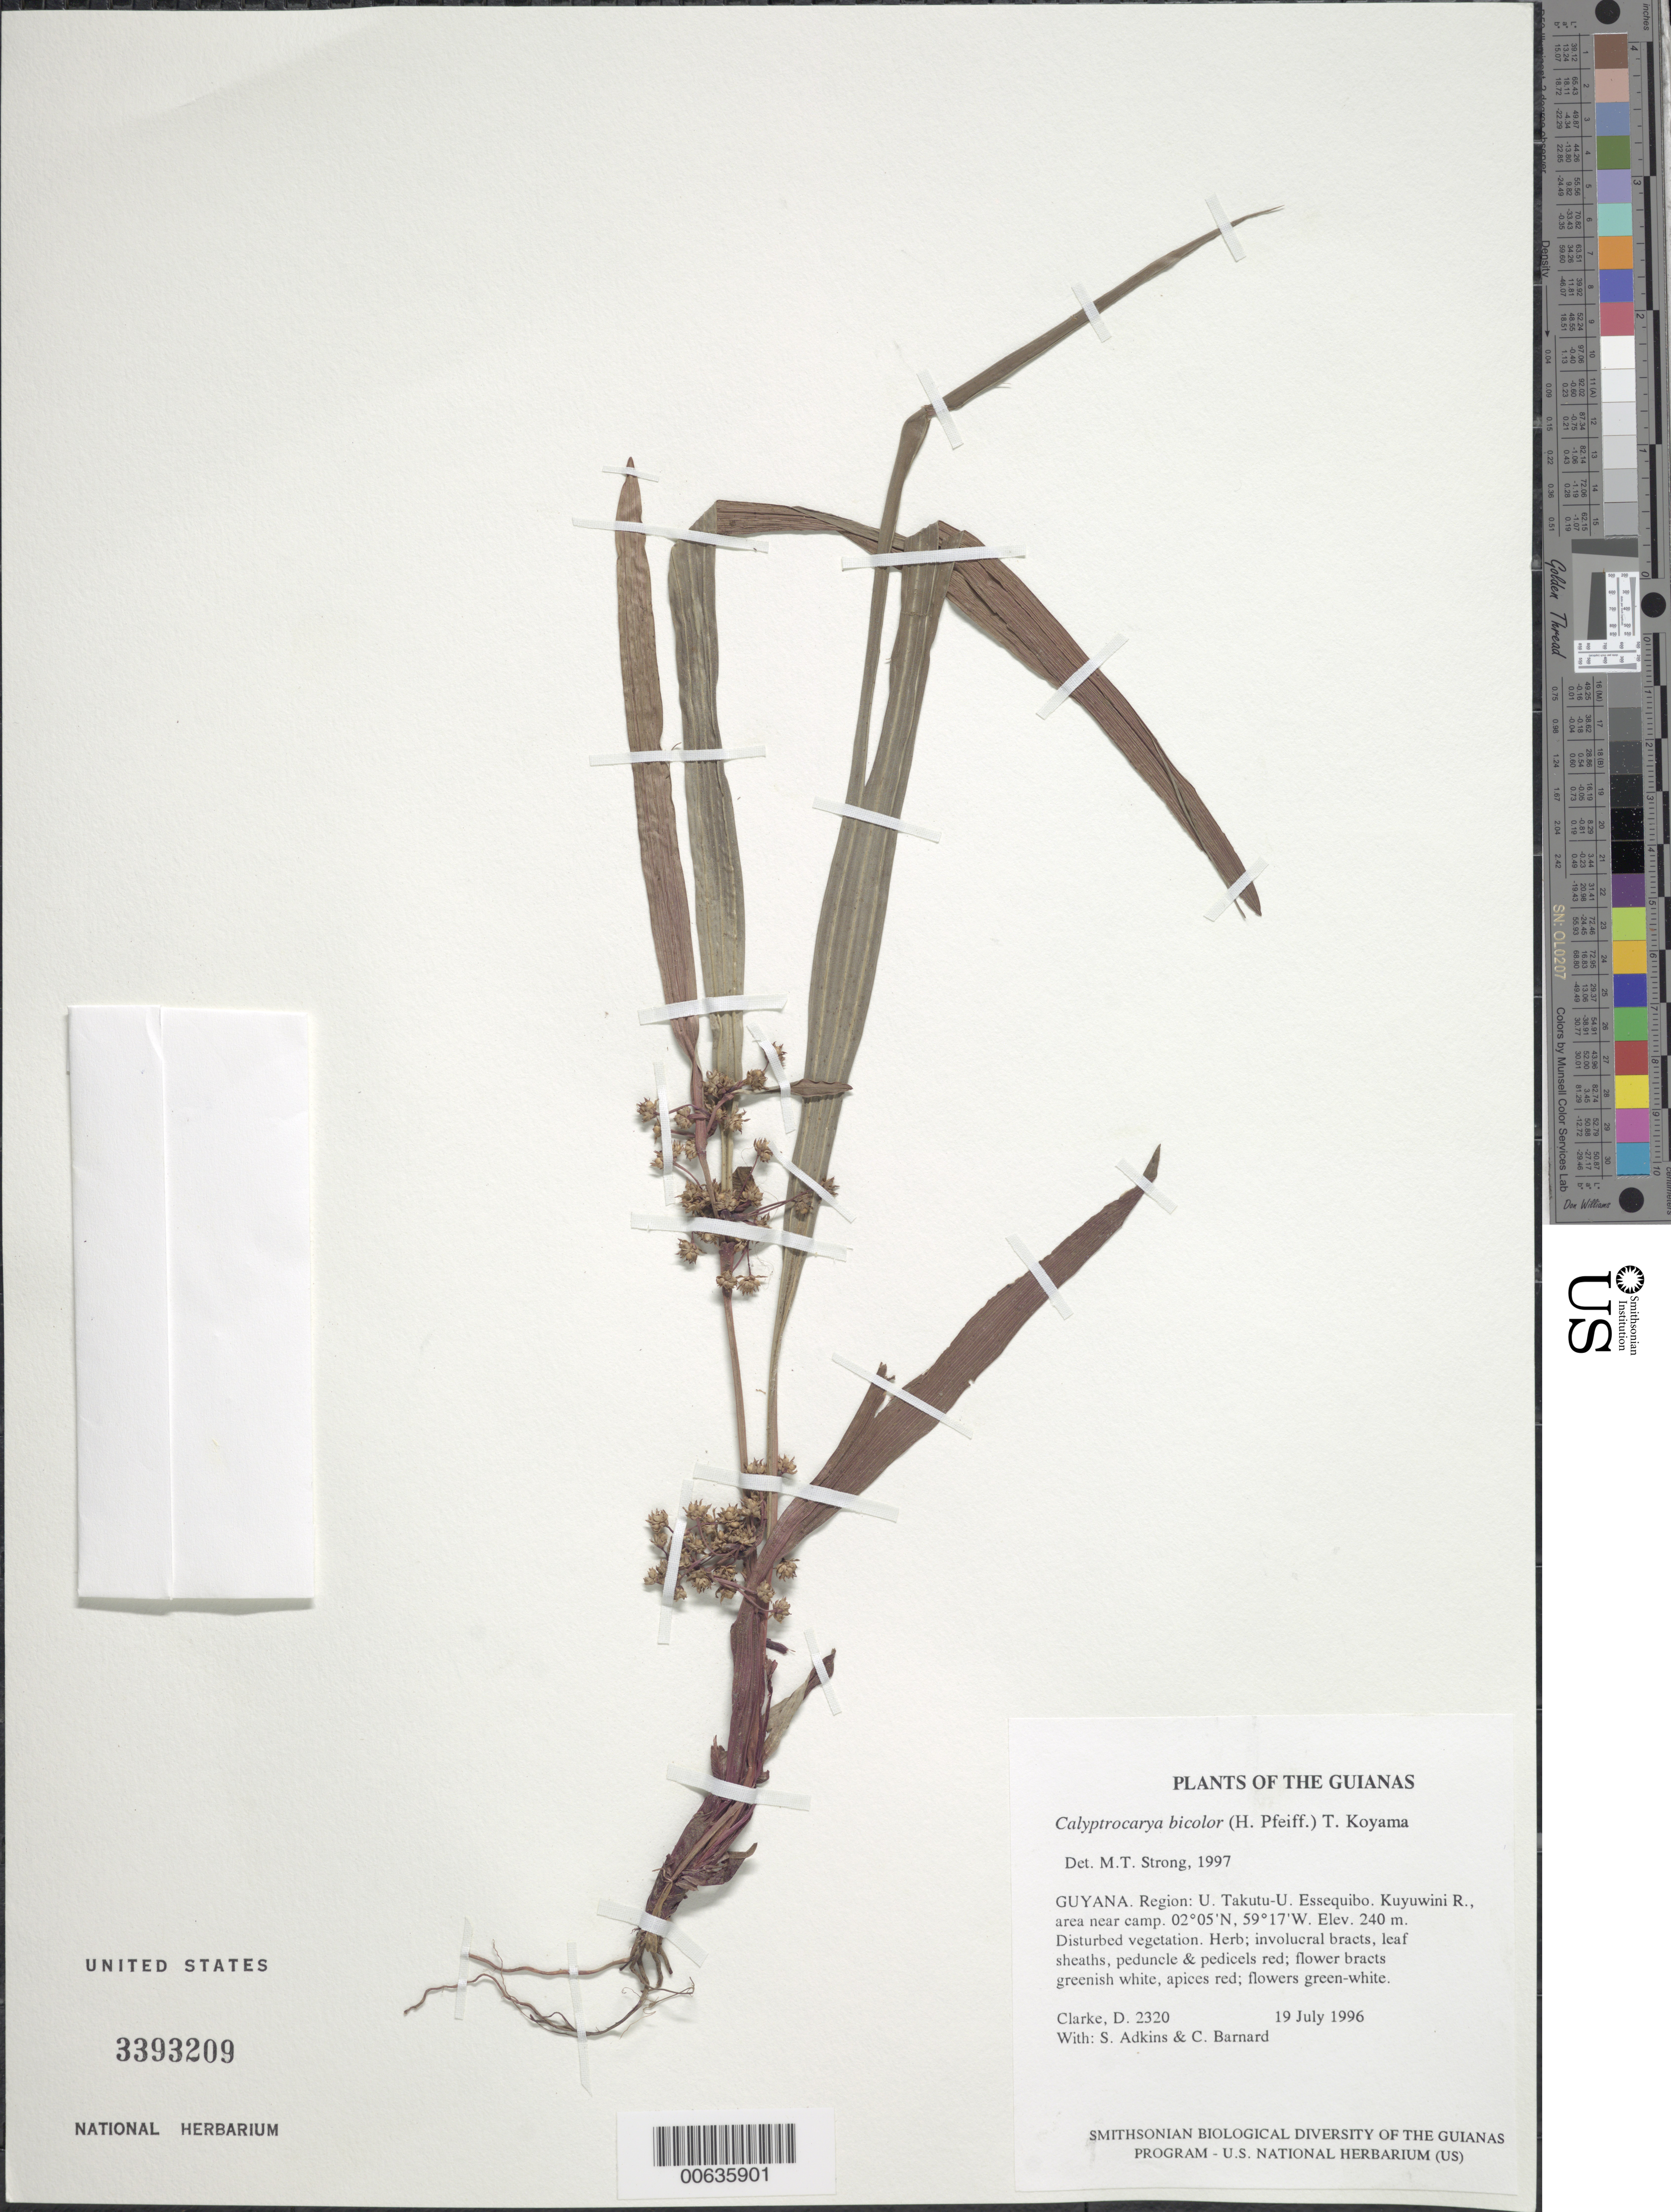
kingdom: Plantae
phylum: Tracheophyta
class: Liliopsida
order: Poales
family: Cyperaceae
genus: Calyptrocarya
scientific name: Calyptrocarya bicolor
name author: (H. Pfeiff.) T. Koyama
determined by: Strong, M. T., (US), Smithsonian Institution - National Museum of Natural History (UNITED STATES)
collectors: H. D. Clarke, S. Adkins & C. Bernard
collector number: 2320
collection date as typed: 19 July 1996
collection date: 1996-07-19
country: Guyana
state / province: U. Takutu-U. Essequibo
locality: Kuyuwini R., area near camp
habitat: Disturbed vegetation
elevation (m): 240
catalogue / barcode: US 3393209